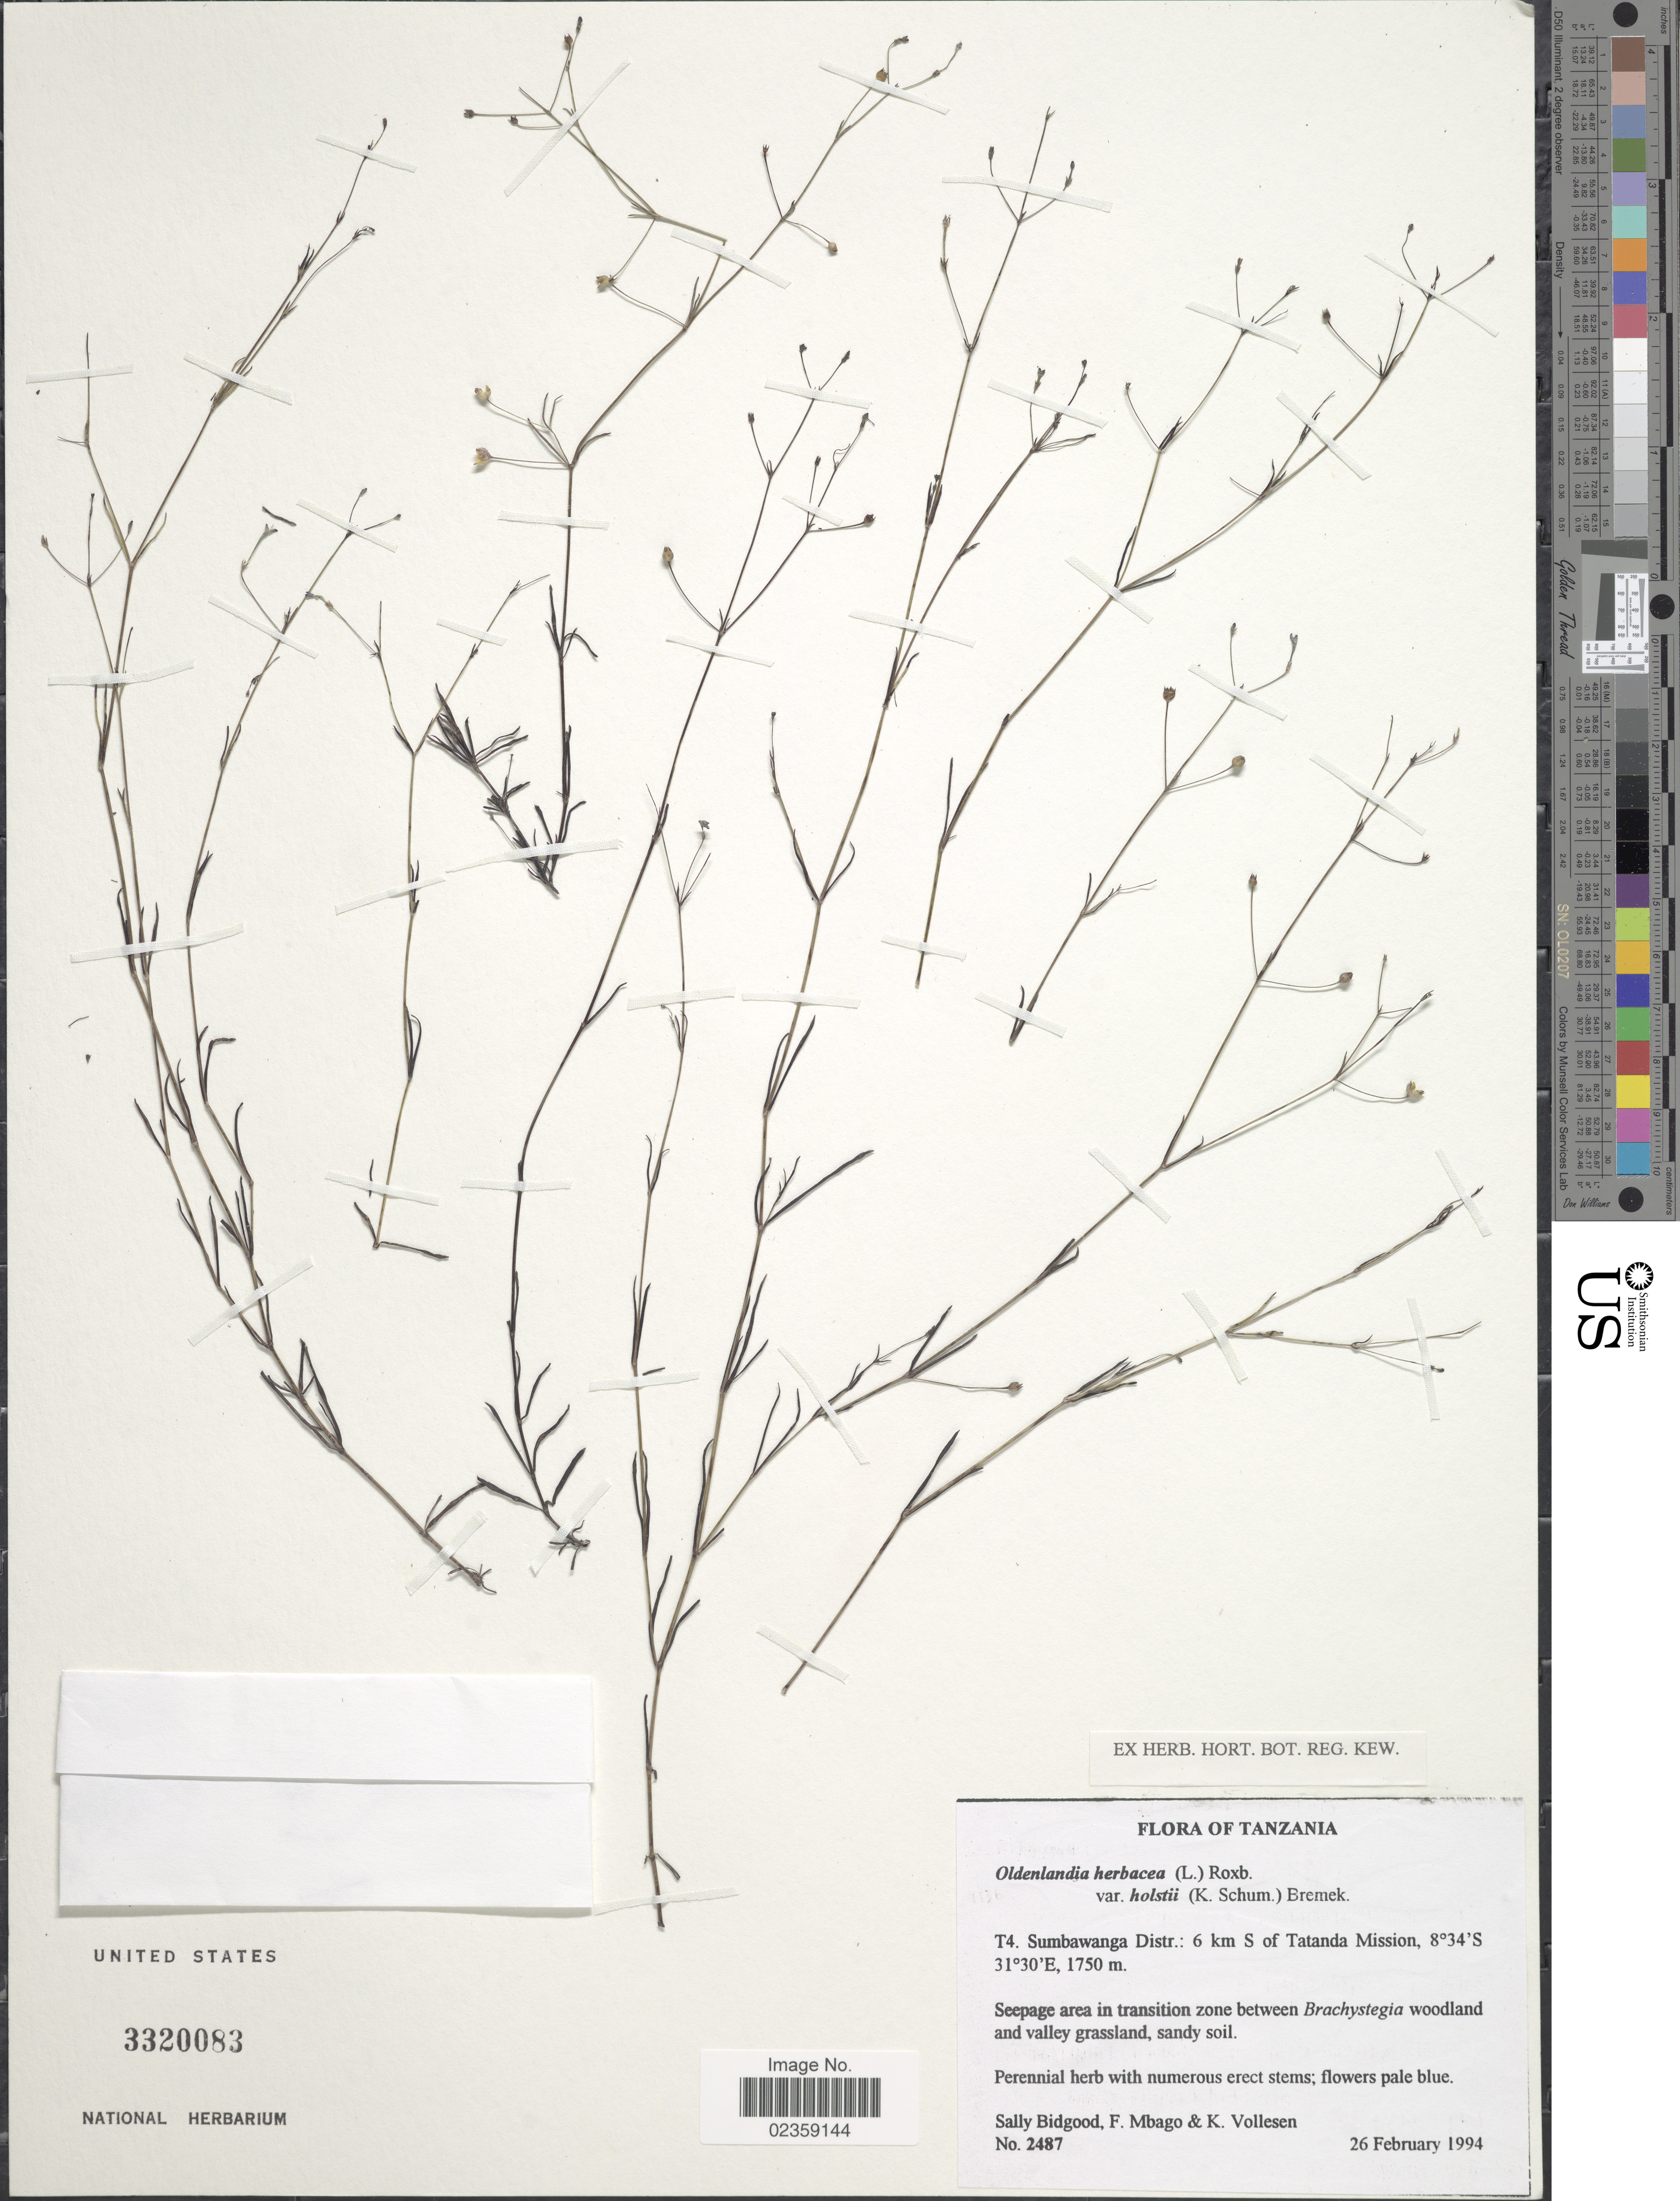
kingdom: Plantae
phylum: Tracheophyta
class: Magnoliopsida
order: Gentianales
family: Rubiaceae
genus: Oldenlandia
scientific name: Oldenlandia herbacea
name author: (L.) Roxb.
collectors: S. Bidgood, F. Mbago & K. Vollesen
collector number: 2487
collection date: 1994-02-26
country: Tanzania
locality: T4. Sumbawanga Distr.: 6 km S of Tatanda Mission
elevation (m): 1750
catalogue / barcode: US 3320083